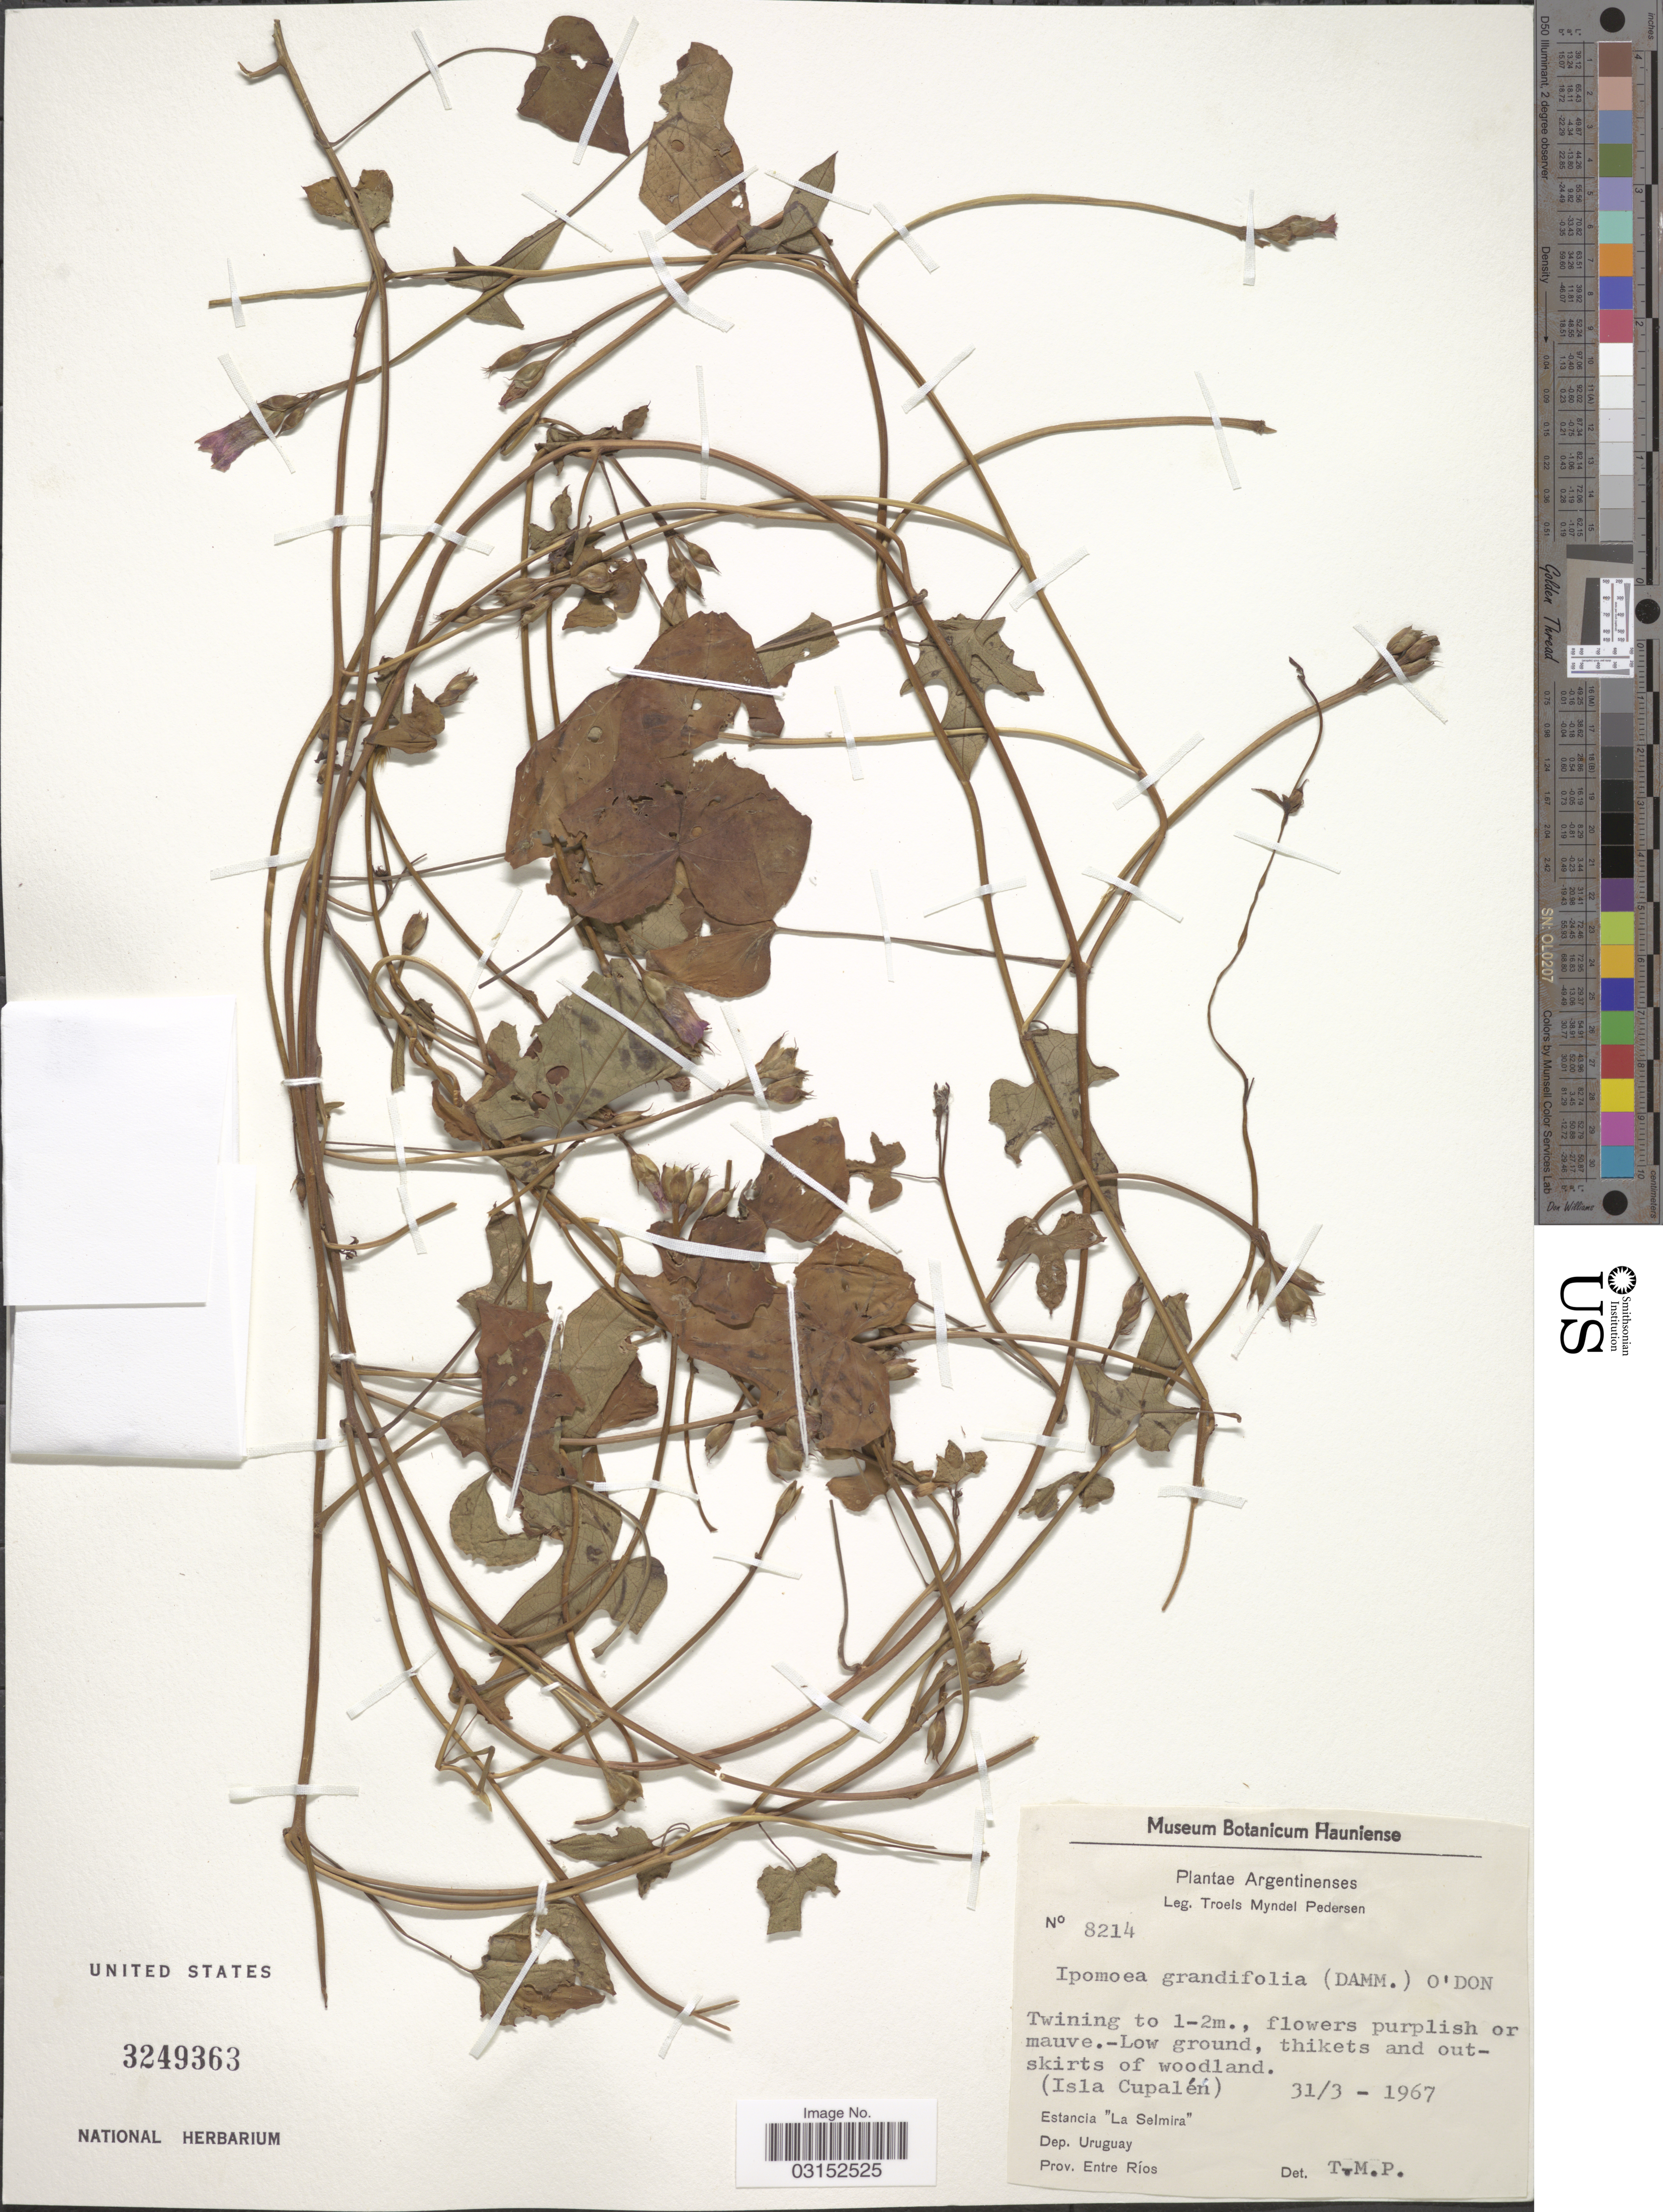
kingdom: Plantae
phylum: Tracheophyta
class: Magnoliopsida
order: Solanales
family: Convolvulaceae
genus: Ipomoea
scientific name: Ipomoea grandifolia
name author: (Dammer) O'Donell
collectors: T. Pederson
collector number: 8214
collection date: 1967-03-31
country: Argentina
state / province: Entre Rios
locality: (Isla Cupalén), Estancia "La Selmira", Dep. Uruguay.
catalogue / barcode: US 3249363